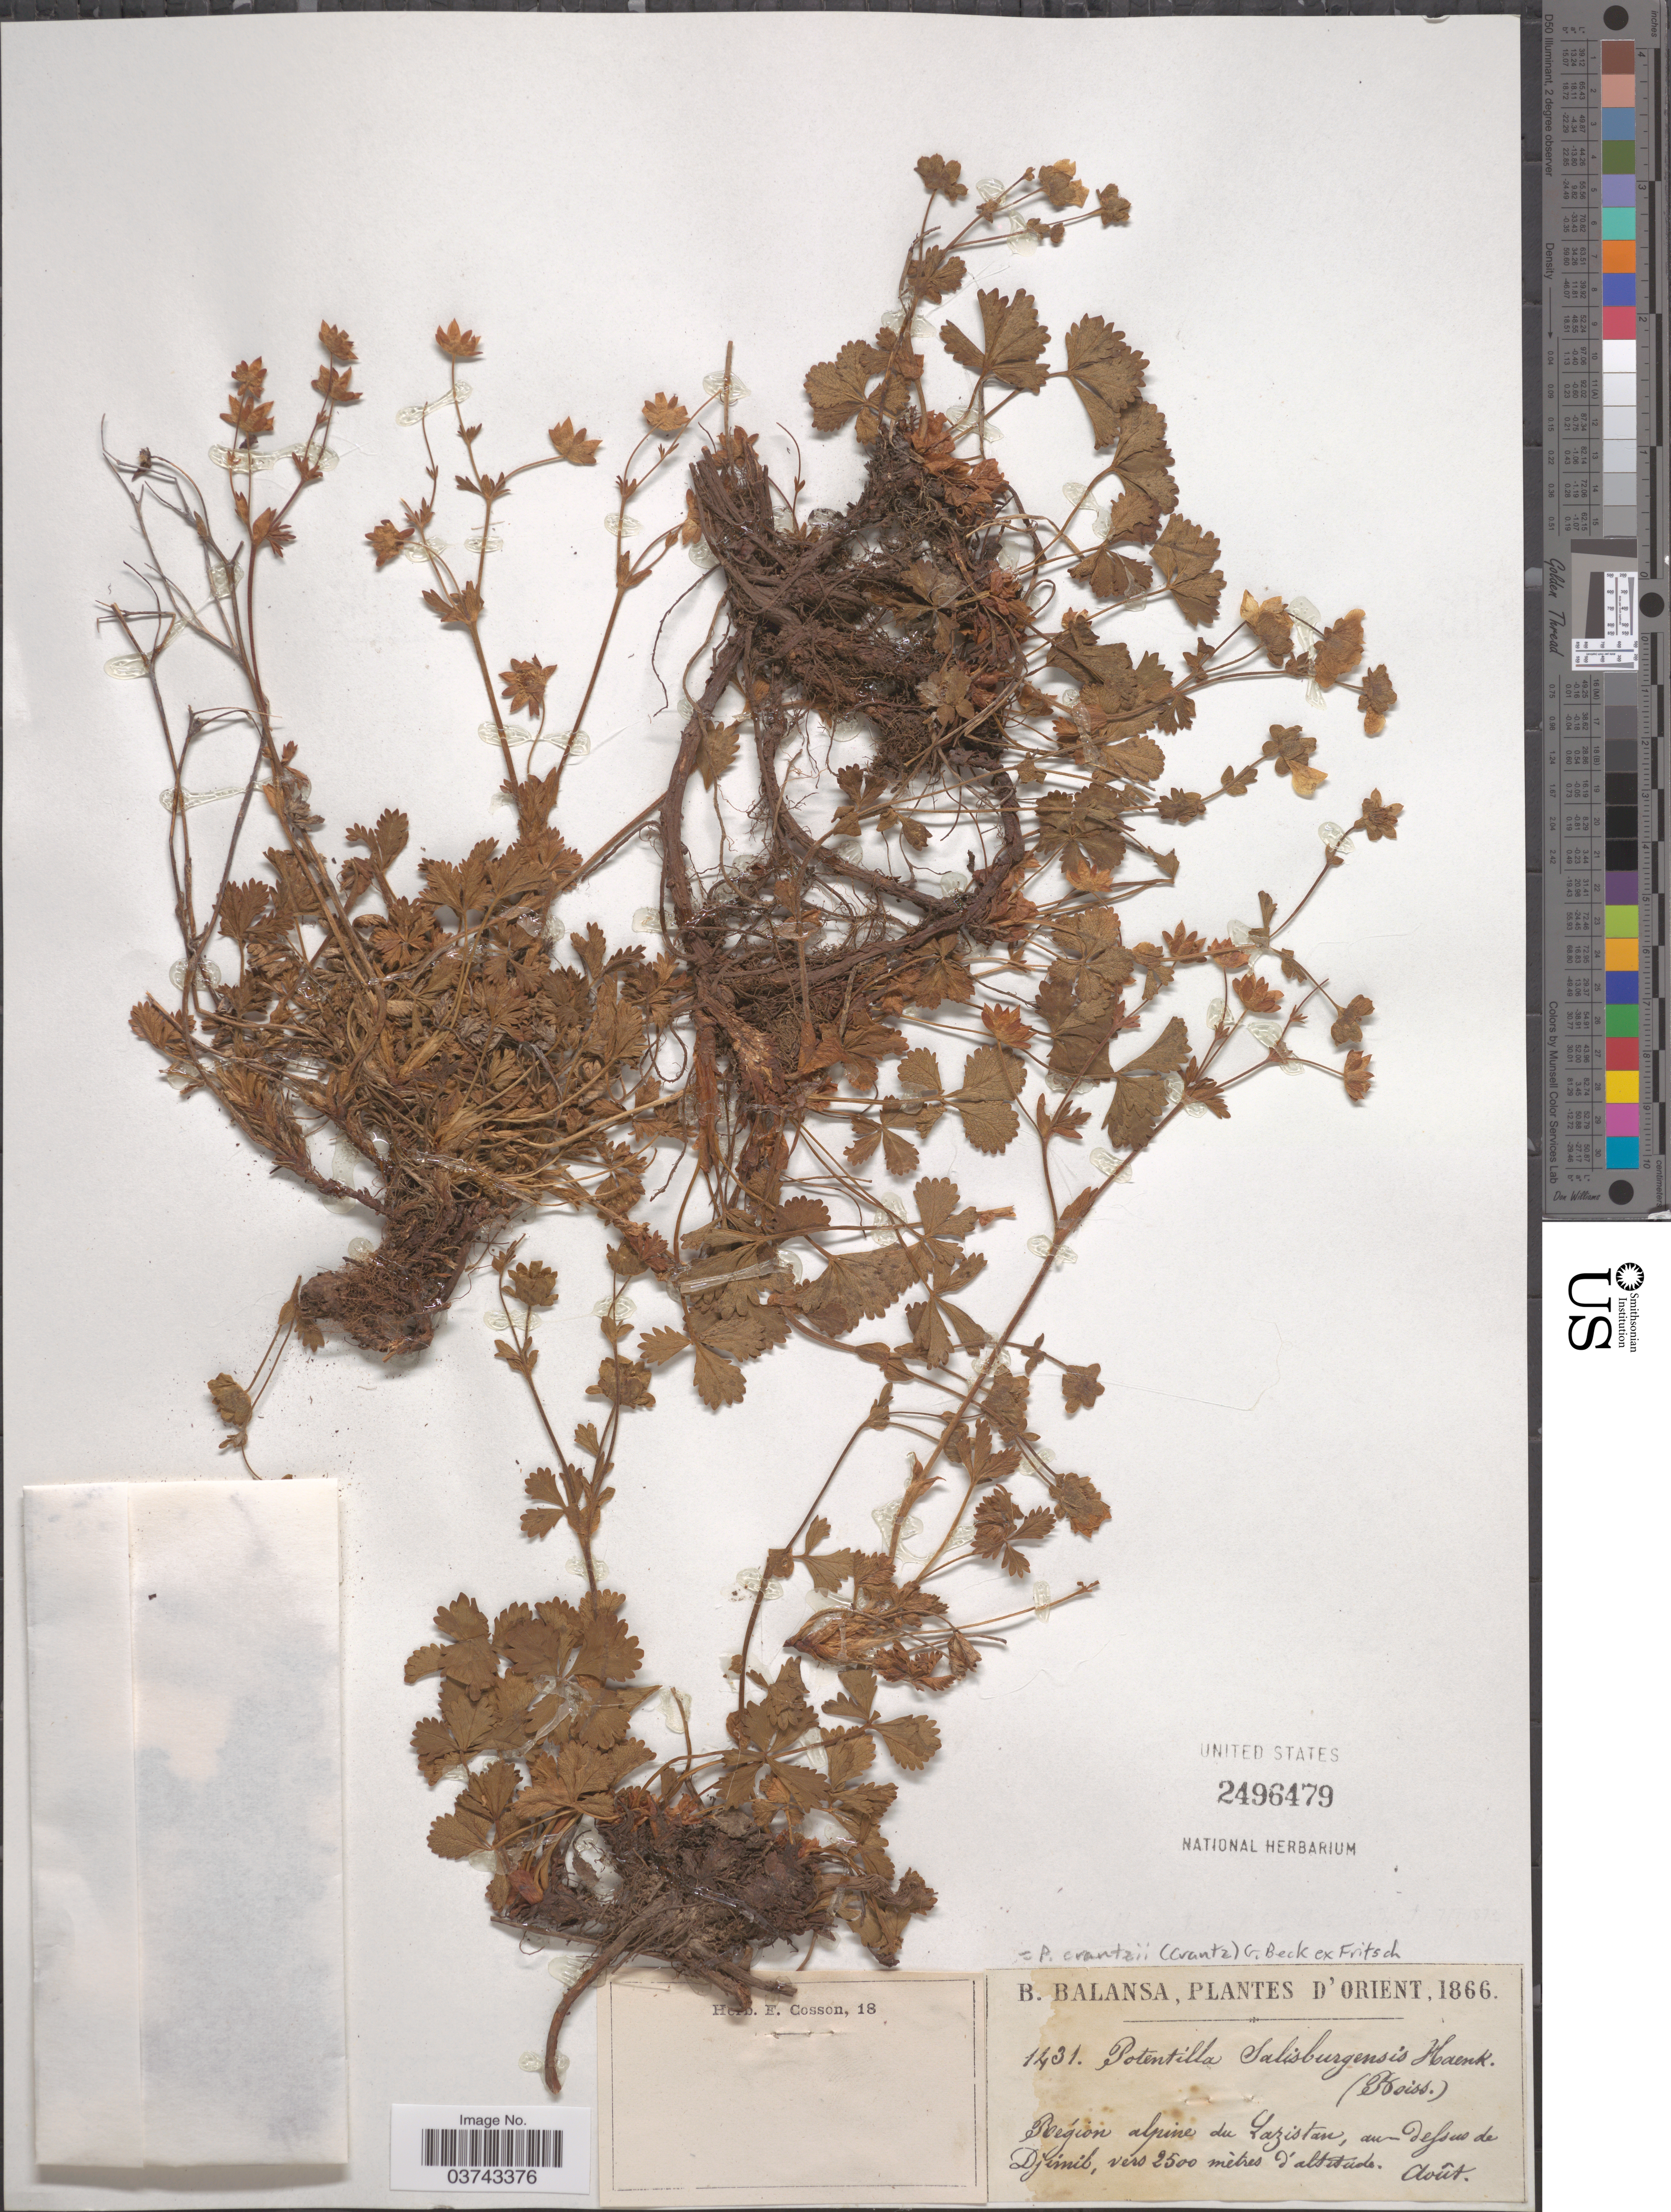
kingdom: Plantae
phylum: Tracheophyta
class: Magnoliopsida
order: Rosales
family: Rosaceae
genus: Potentilla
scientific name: Potentilla crantzii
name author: (Crantz) Beck ex Fritsch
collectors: B. Balansa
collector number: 1431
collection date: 1866-08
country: Turkey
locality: Orient. Région alpine du Lazistan, au-dessus de Djimil.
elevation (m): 2500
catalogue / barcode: US 2496479